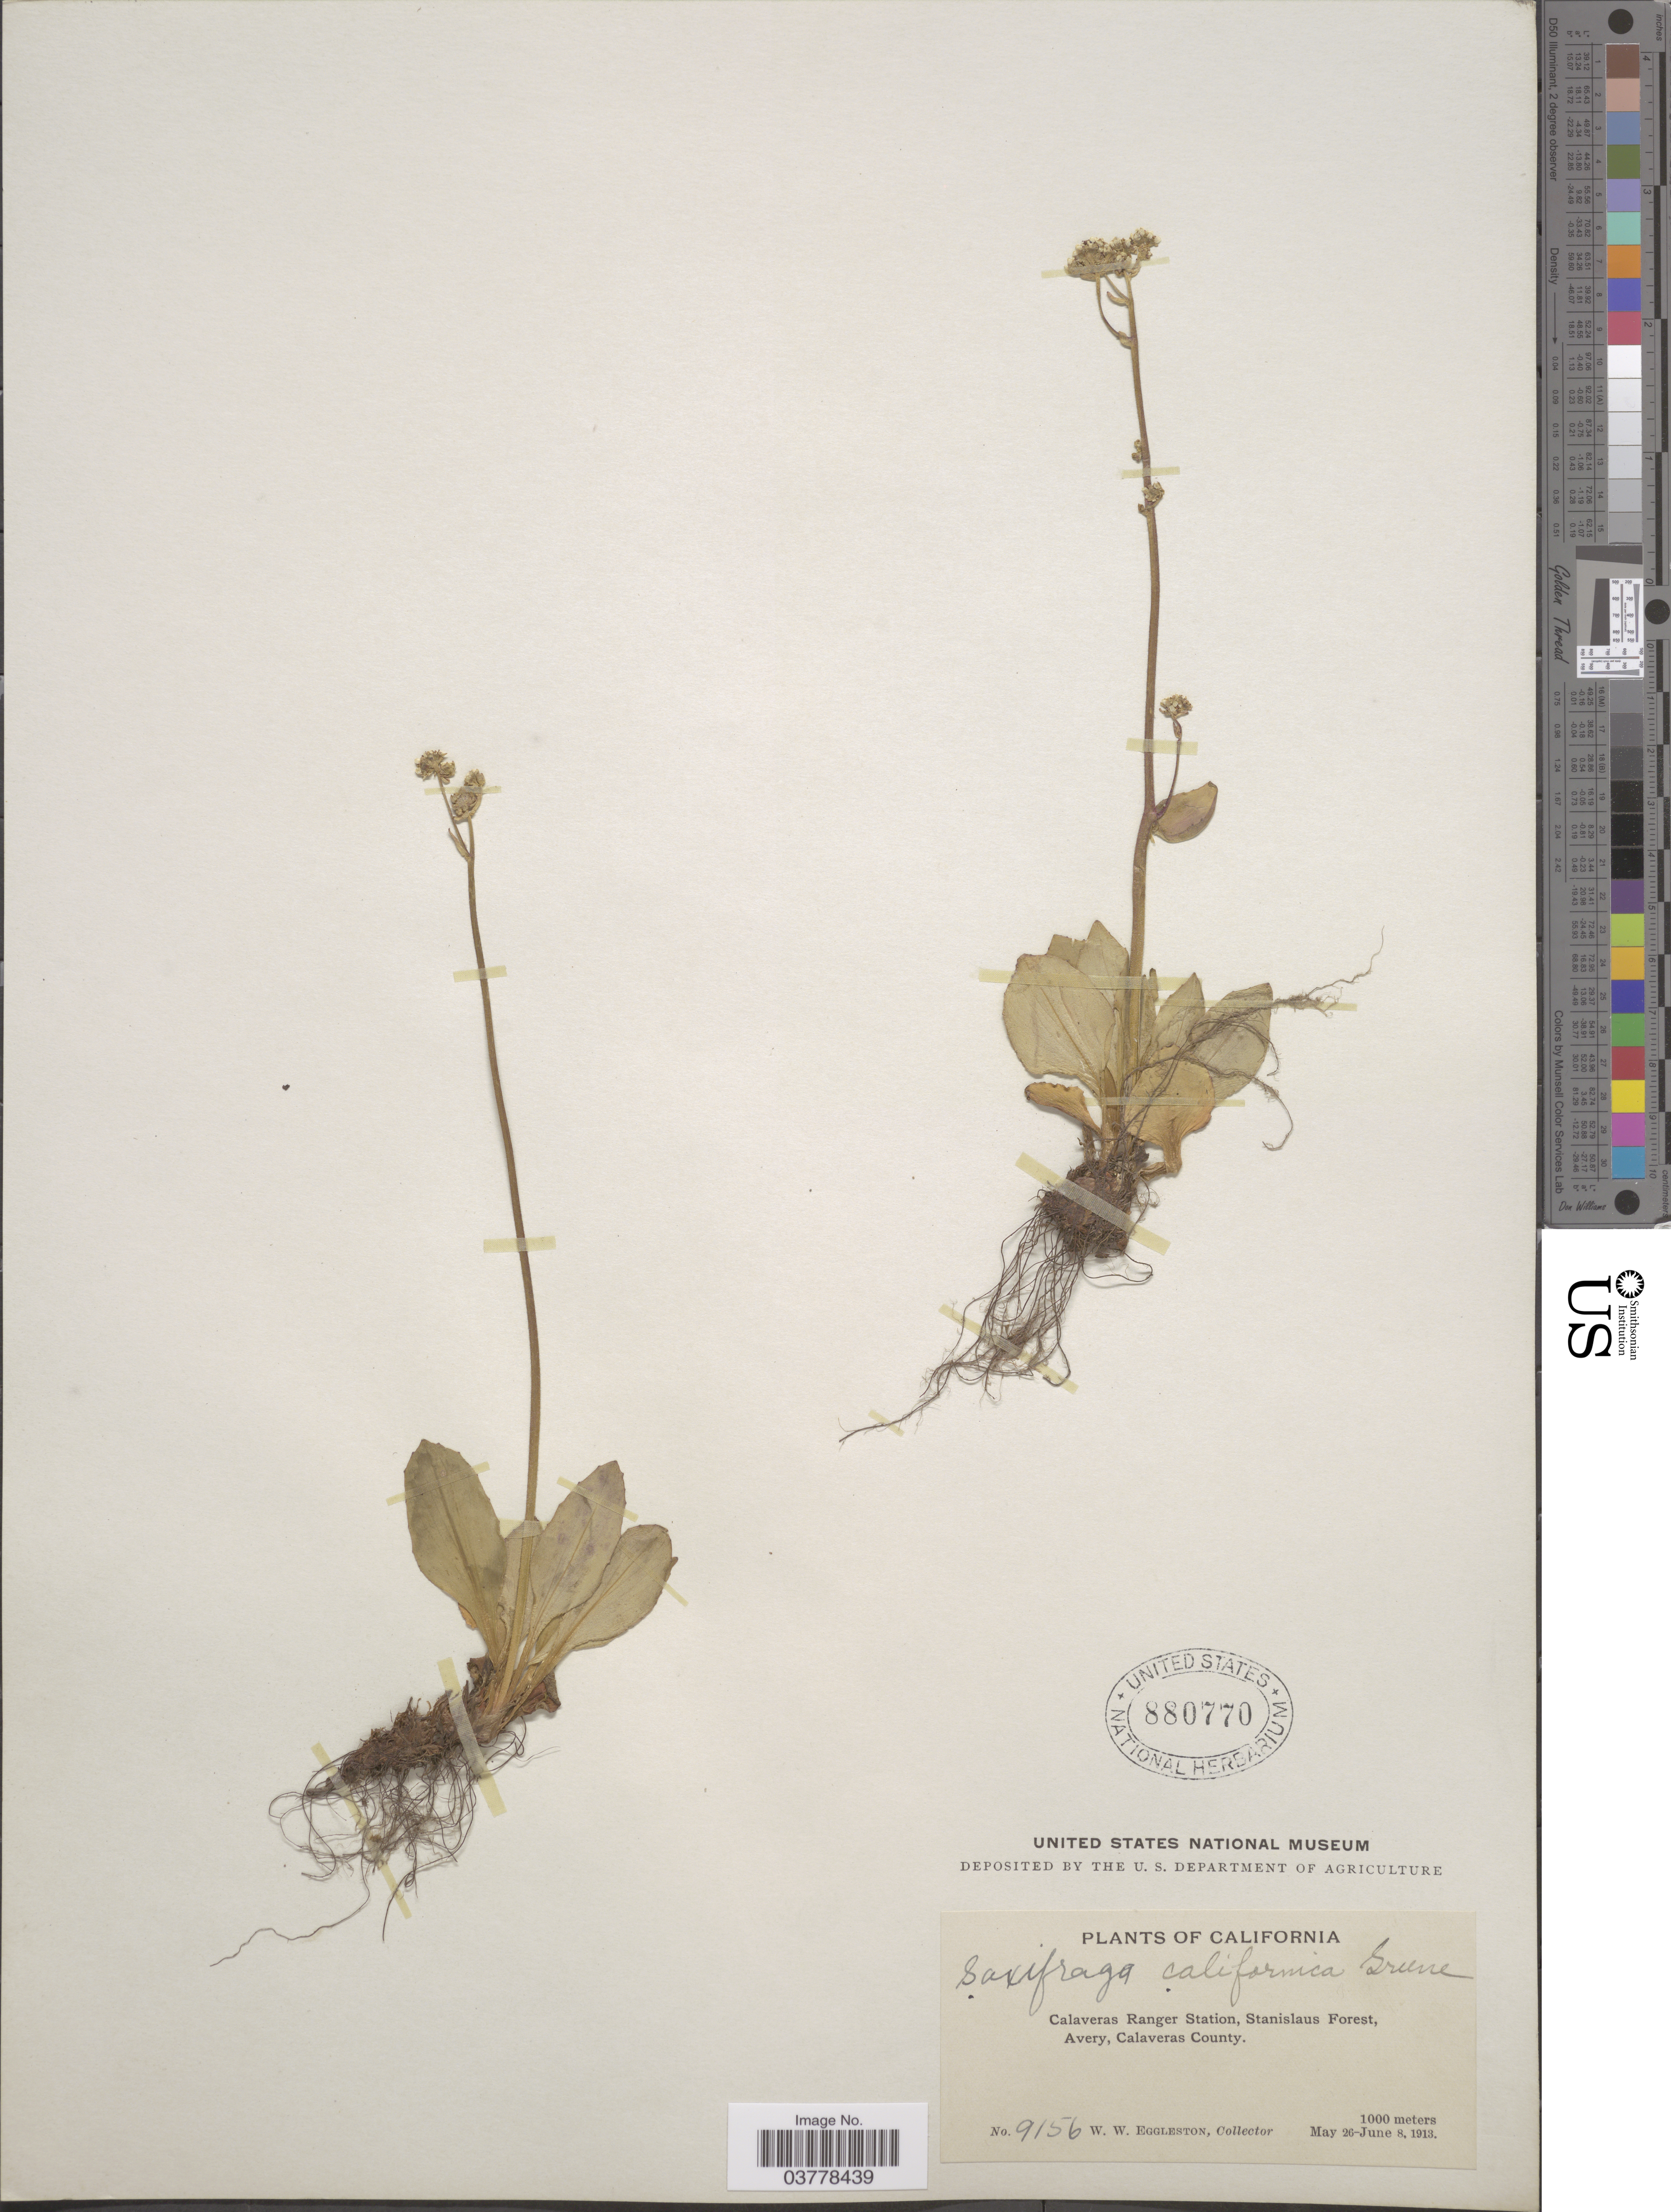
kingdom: Plantae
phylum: Tracheophyta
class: Magnoliopsida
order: Saxifragales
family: Saxifragaceae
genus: Micranthes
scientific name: Micranthes californica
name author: (Greene) Small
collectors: W. W. Eggleston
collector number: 9156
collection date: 1913-05-26/1913-06-08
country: United States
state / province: California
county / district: Calaveras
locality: Calaveras Ranger Station, Stanislaus Forest, Avery, Calaveras County.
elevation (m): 1000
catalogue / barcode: US 880770